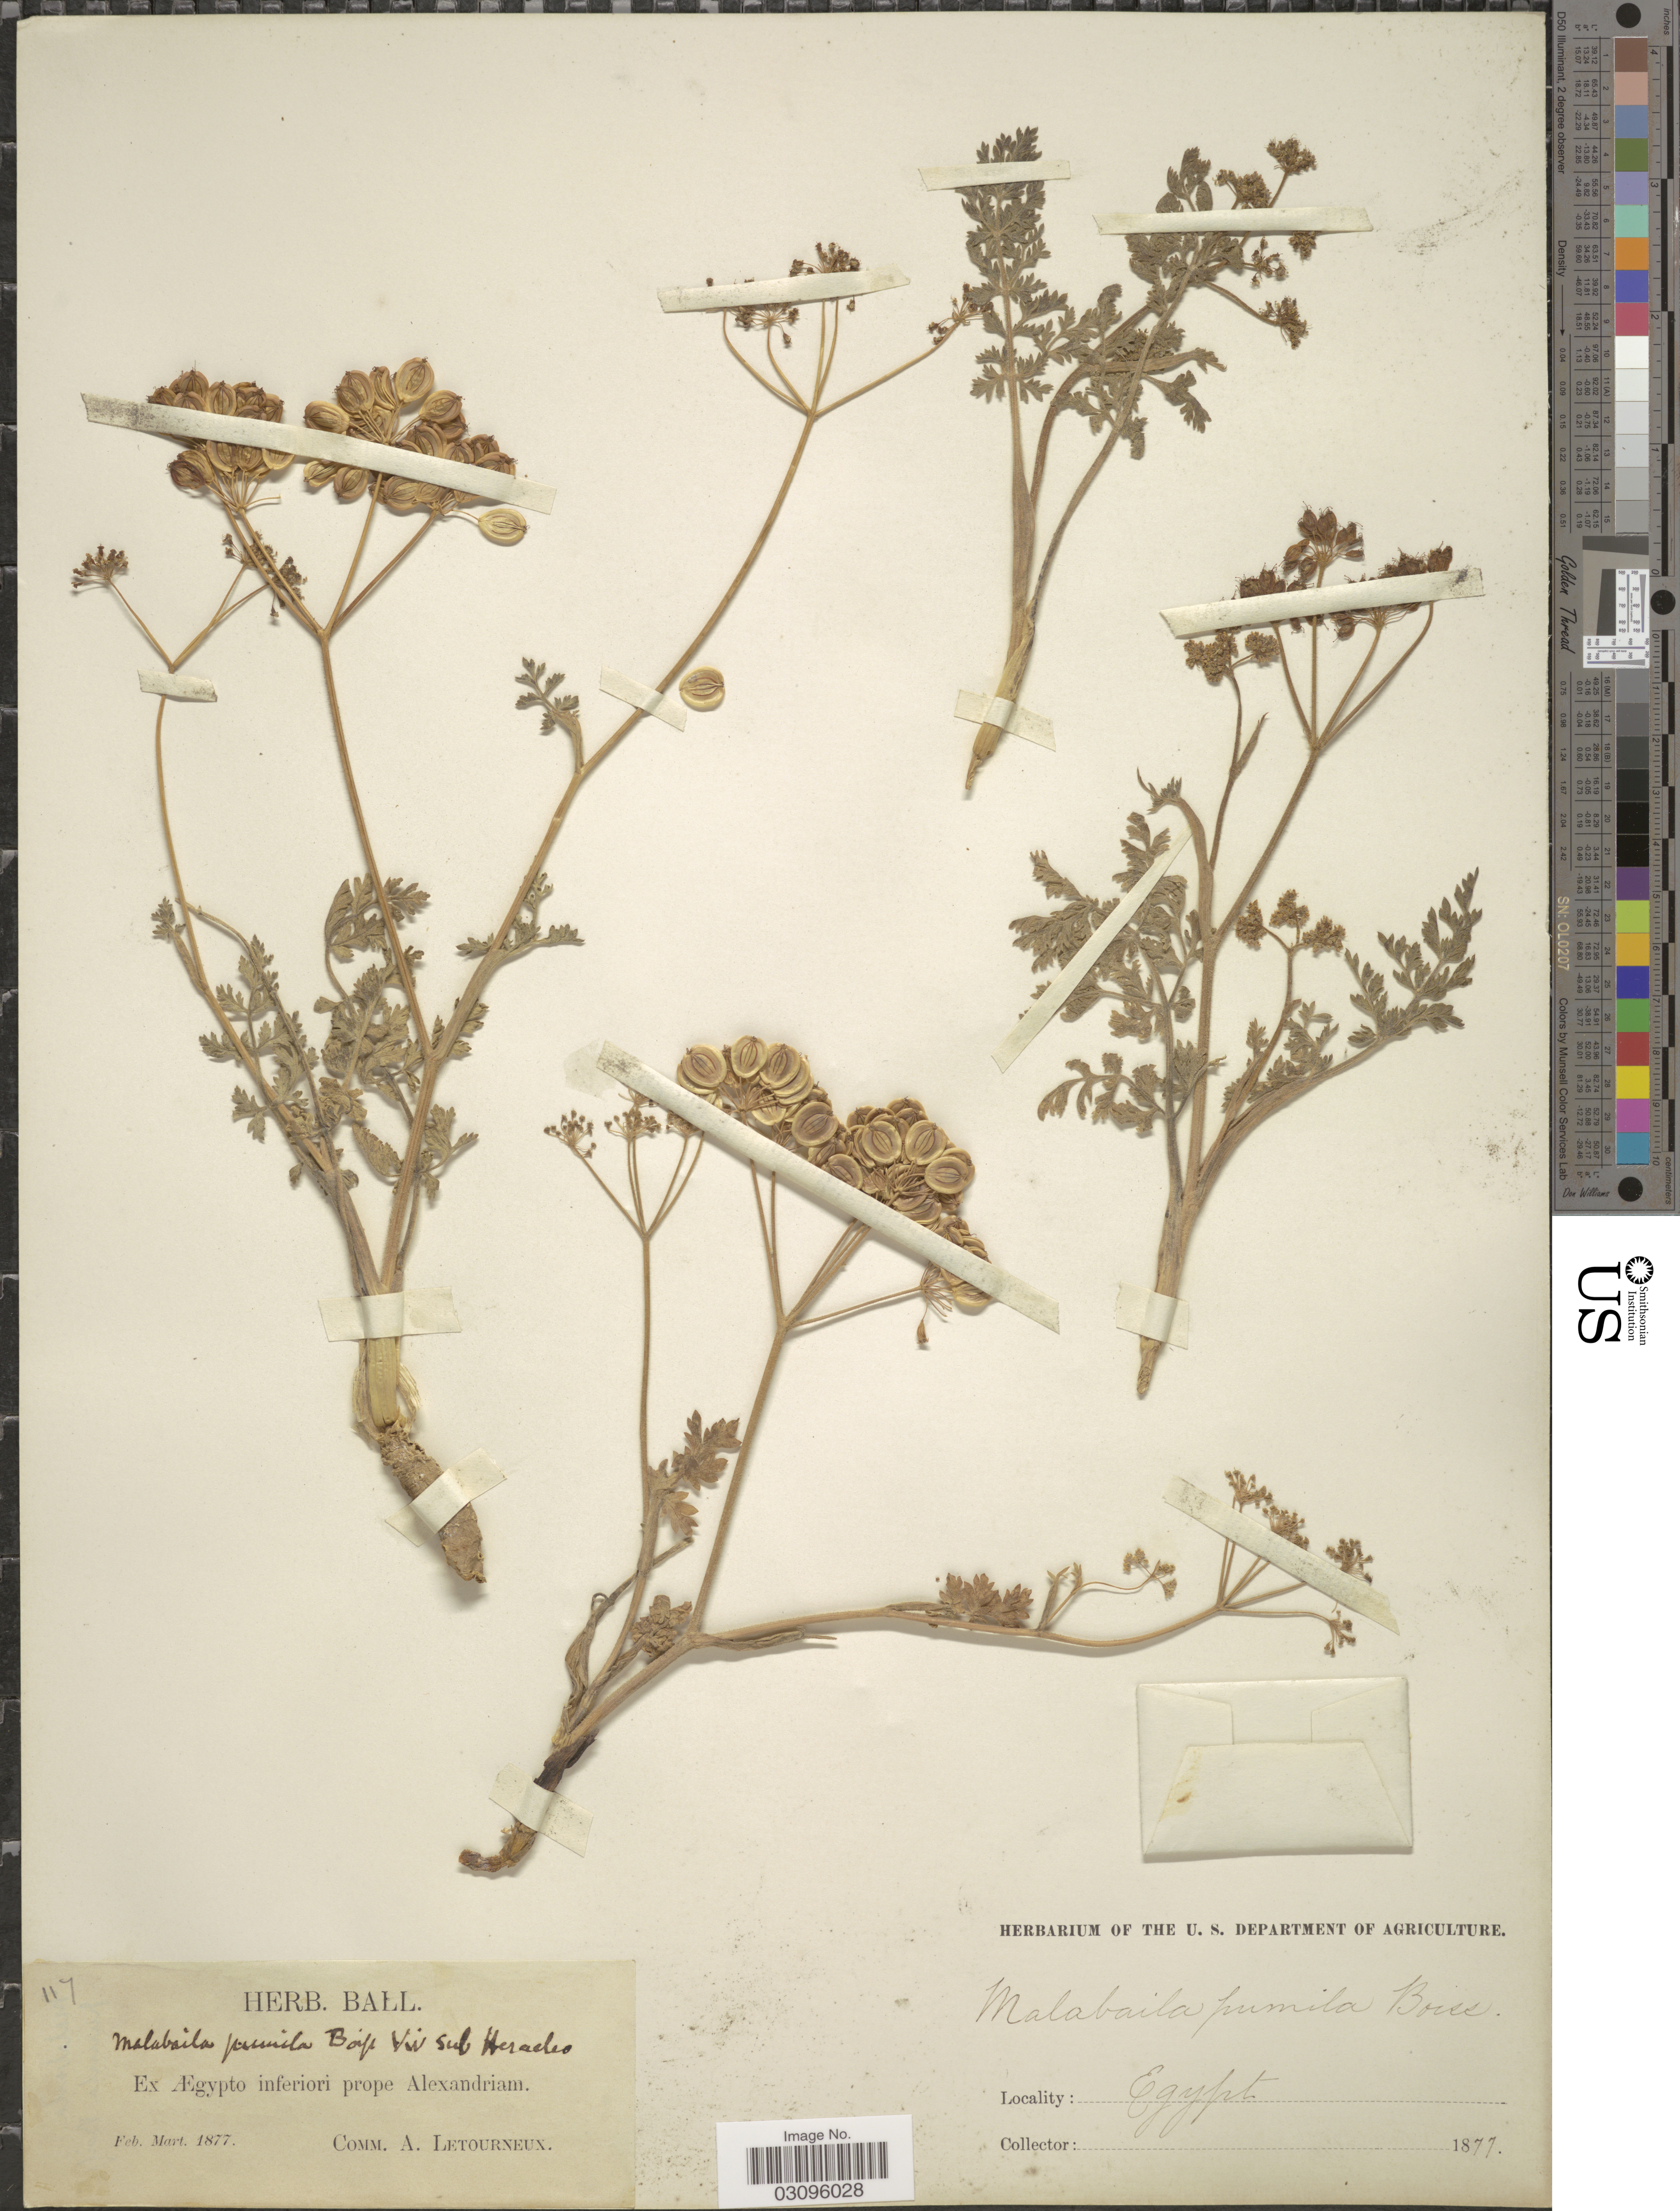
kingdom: Plantae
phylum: Tracheophyta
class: Magnoliopsida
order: Apiales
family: Apiaceae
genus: Malabaila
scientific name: Malabaila pumila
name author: Boiss.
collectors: ex herb. Ball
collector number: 117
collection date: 1877-02/1877-03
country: Egypt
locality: Ex Ægypto inferiori prope Alexandriam.